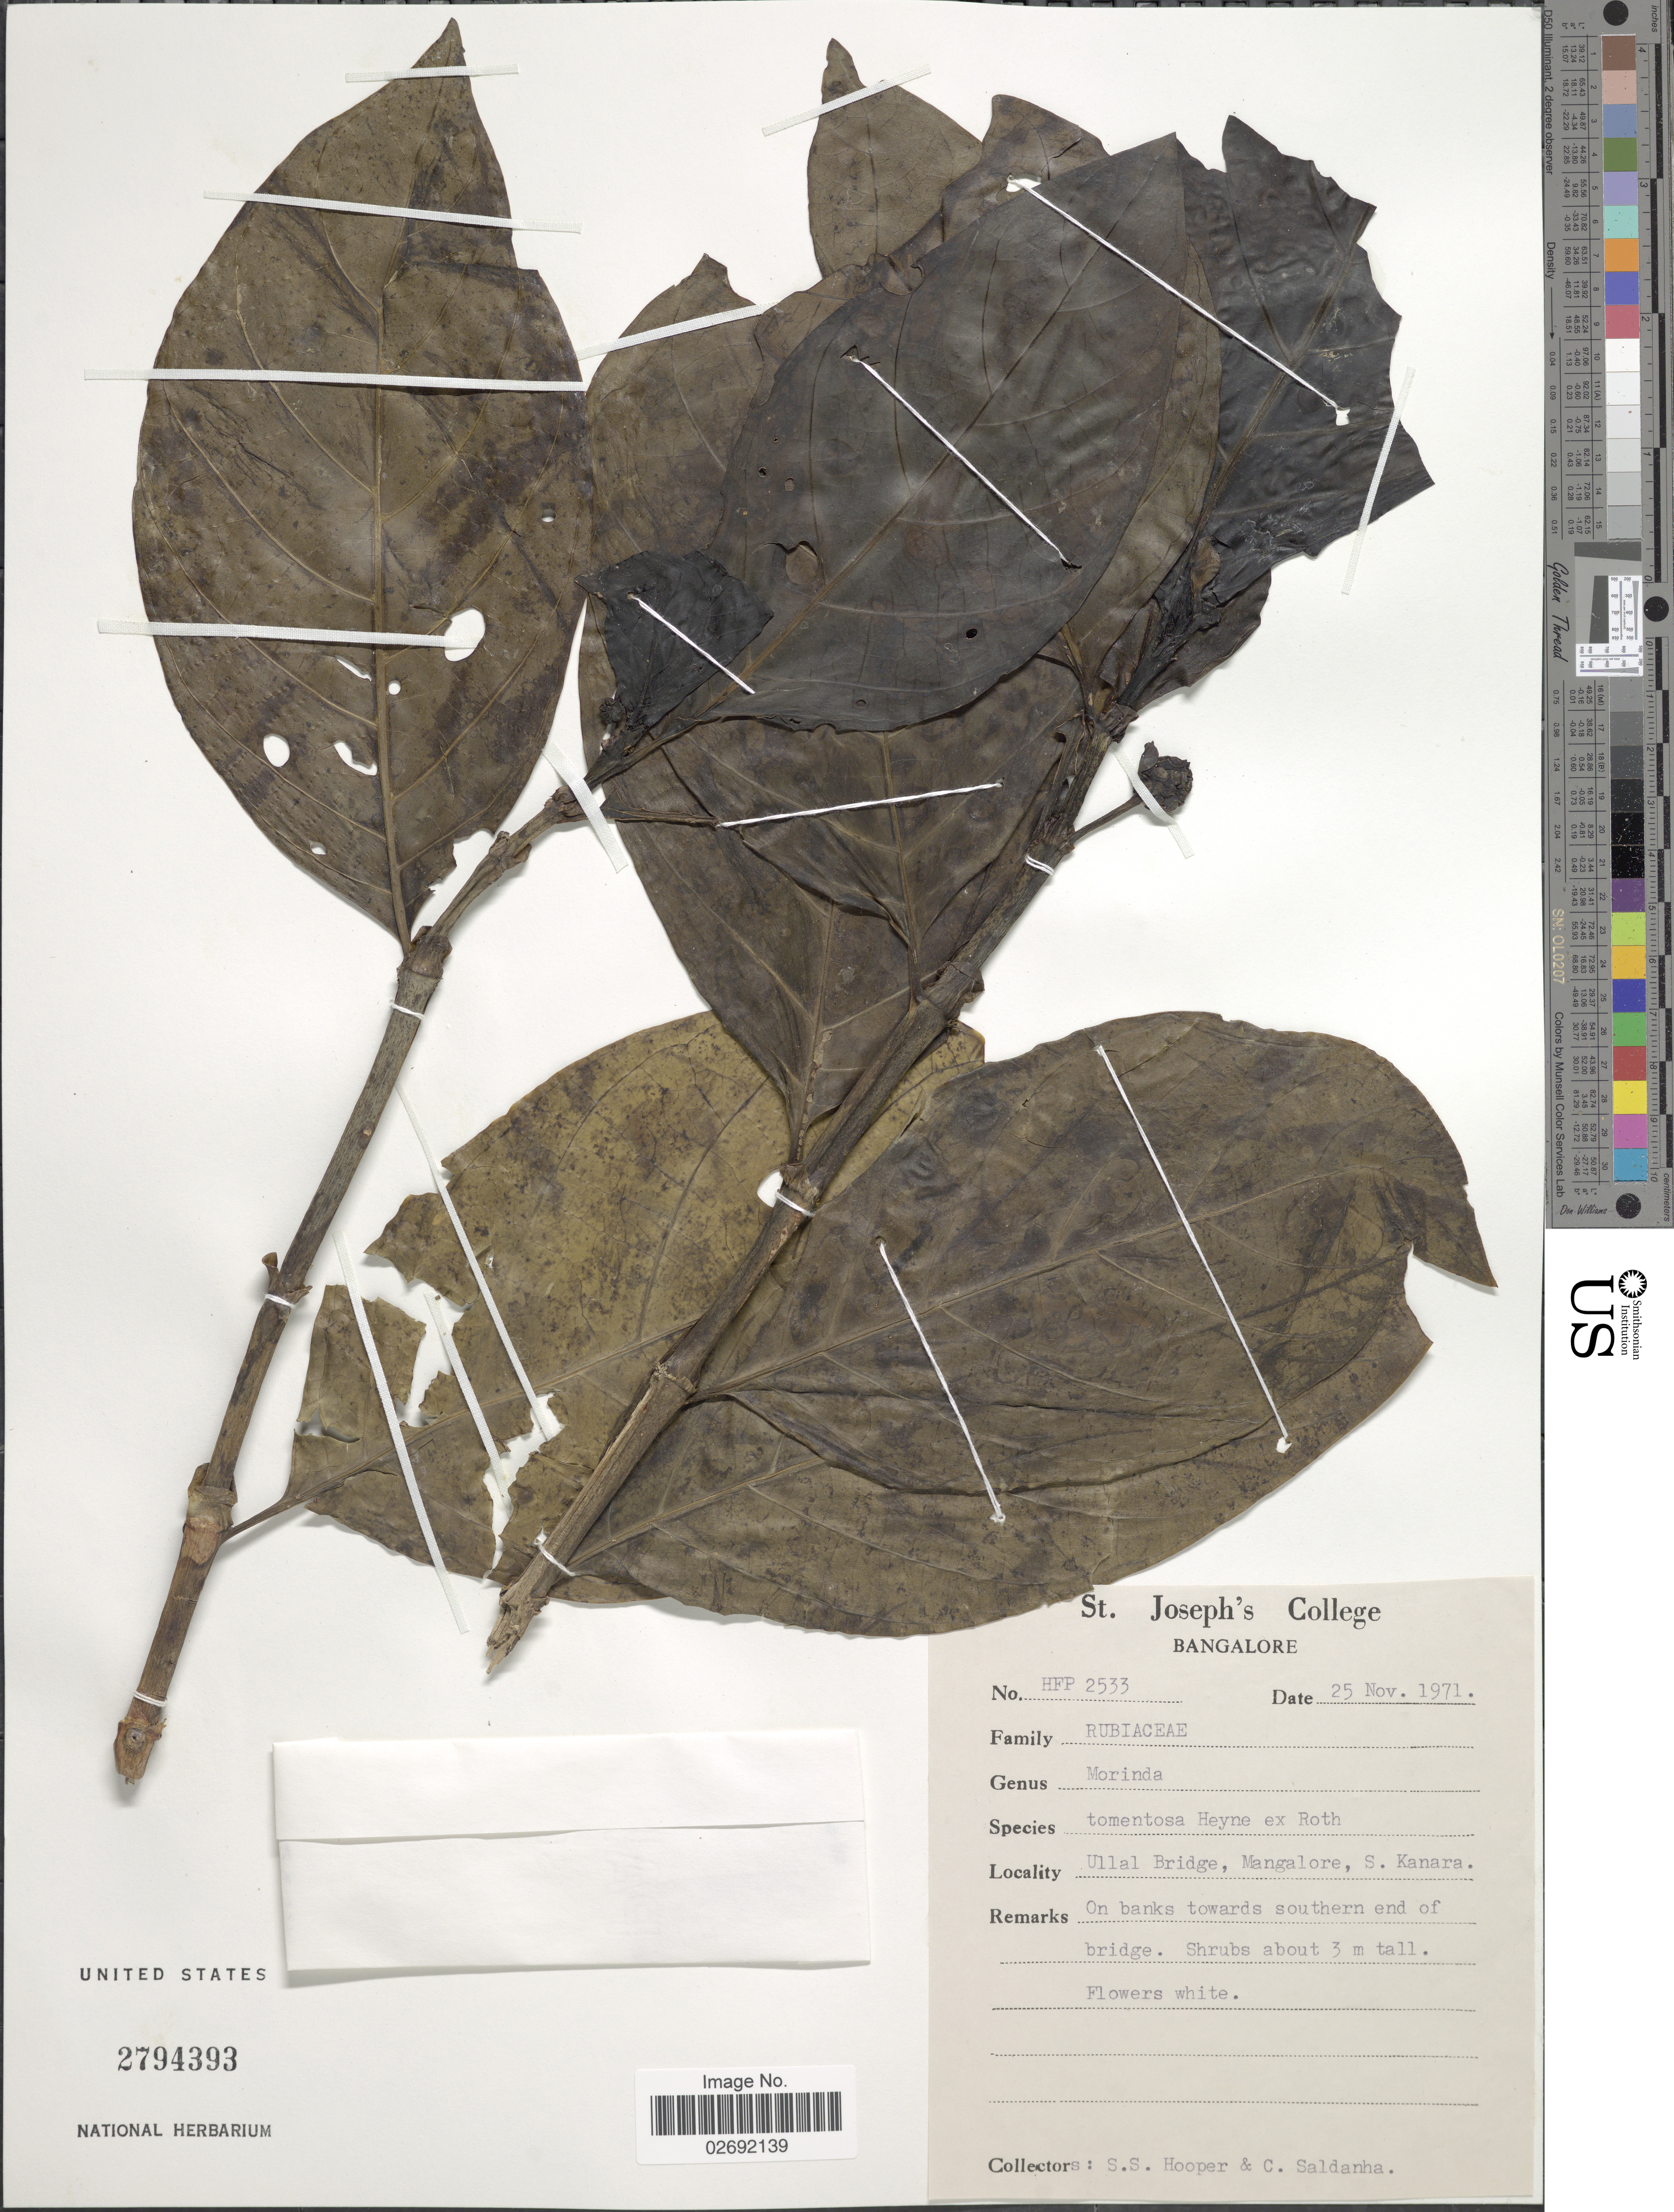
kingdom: Plantae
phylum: Tracheophyta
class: Magnoliopsida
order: Gentianales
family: Rubiaceae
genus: Morinda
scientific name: Morinda tomentosa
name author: B. Heyne ex Roth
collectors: S. S. Hooper & C. Saldanha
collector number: HFP 2533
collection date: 1971-11-25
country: India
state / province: Karnataka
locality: Ullal Bridge, Mangalore, S. Kanara. On banks towards southern end of bridge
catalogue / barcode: US 2794393